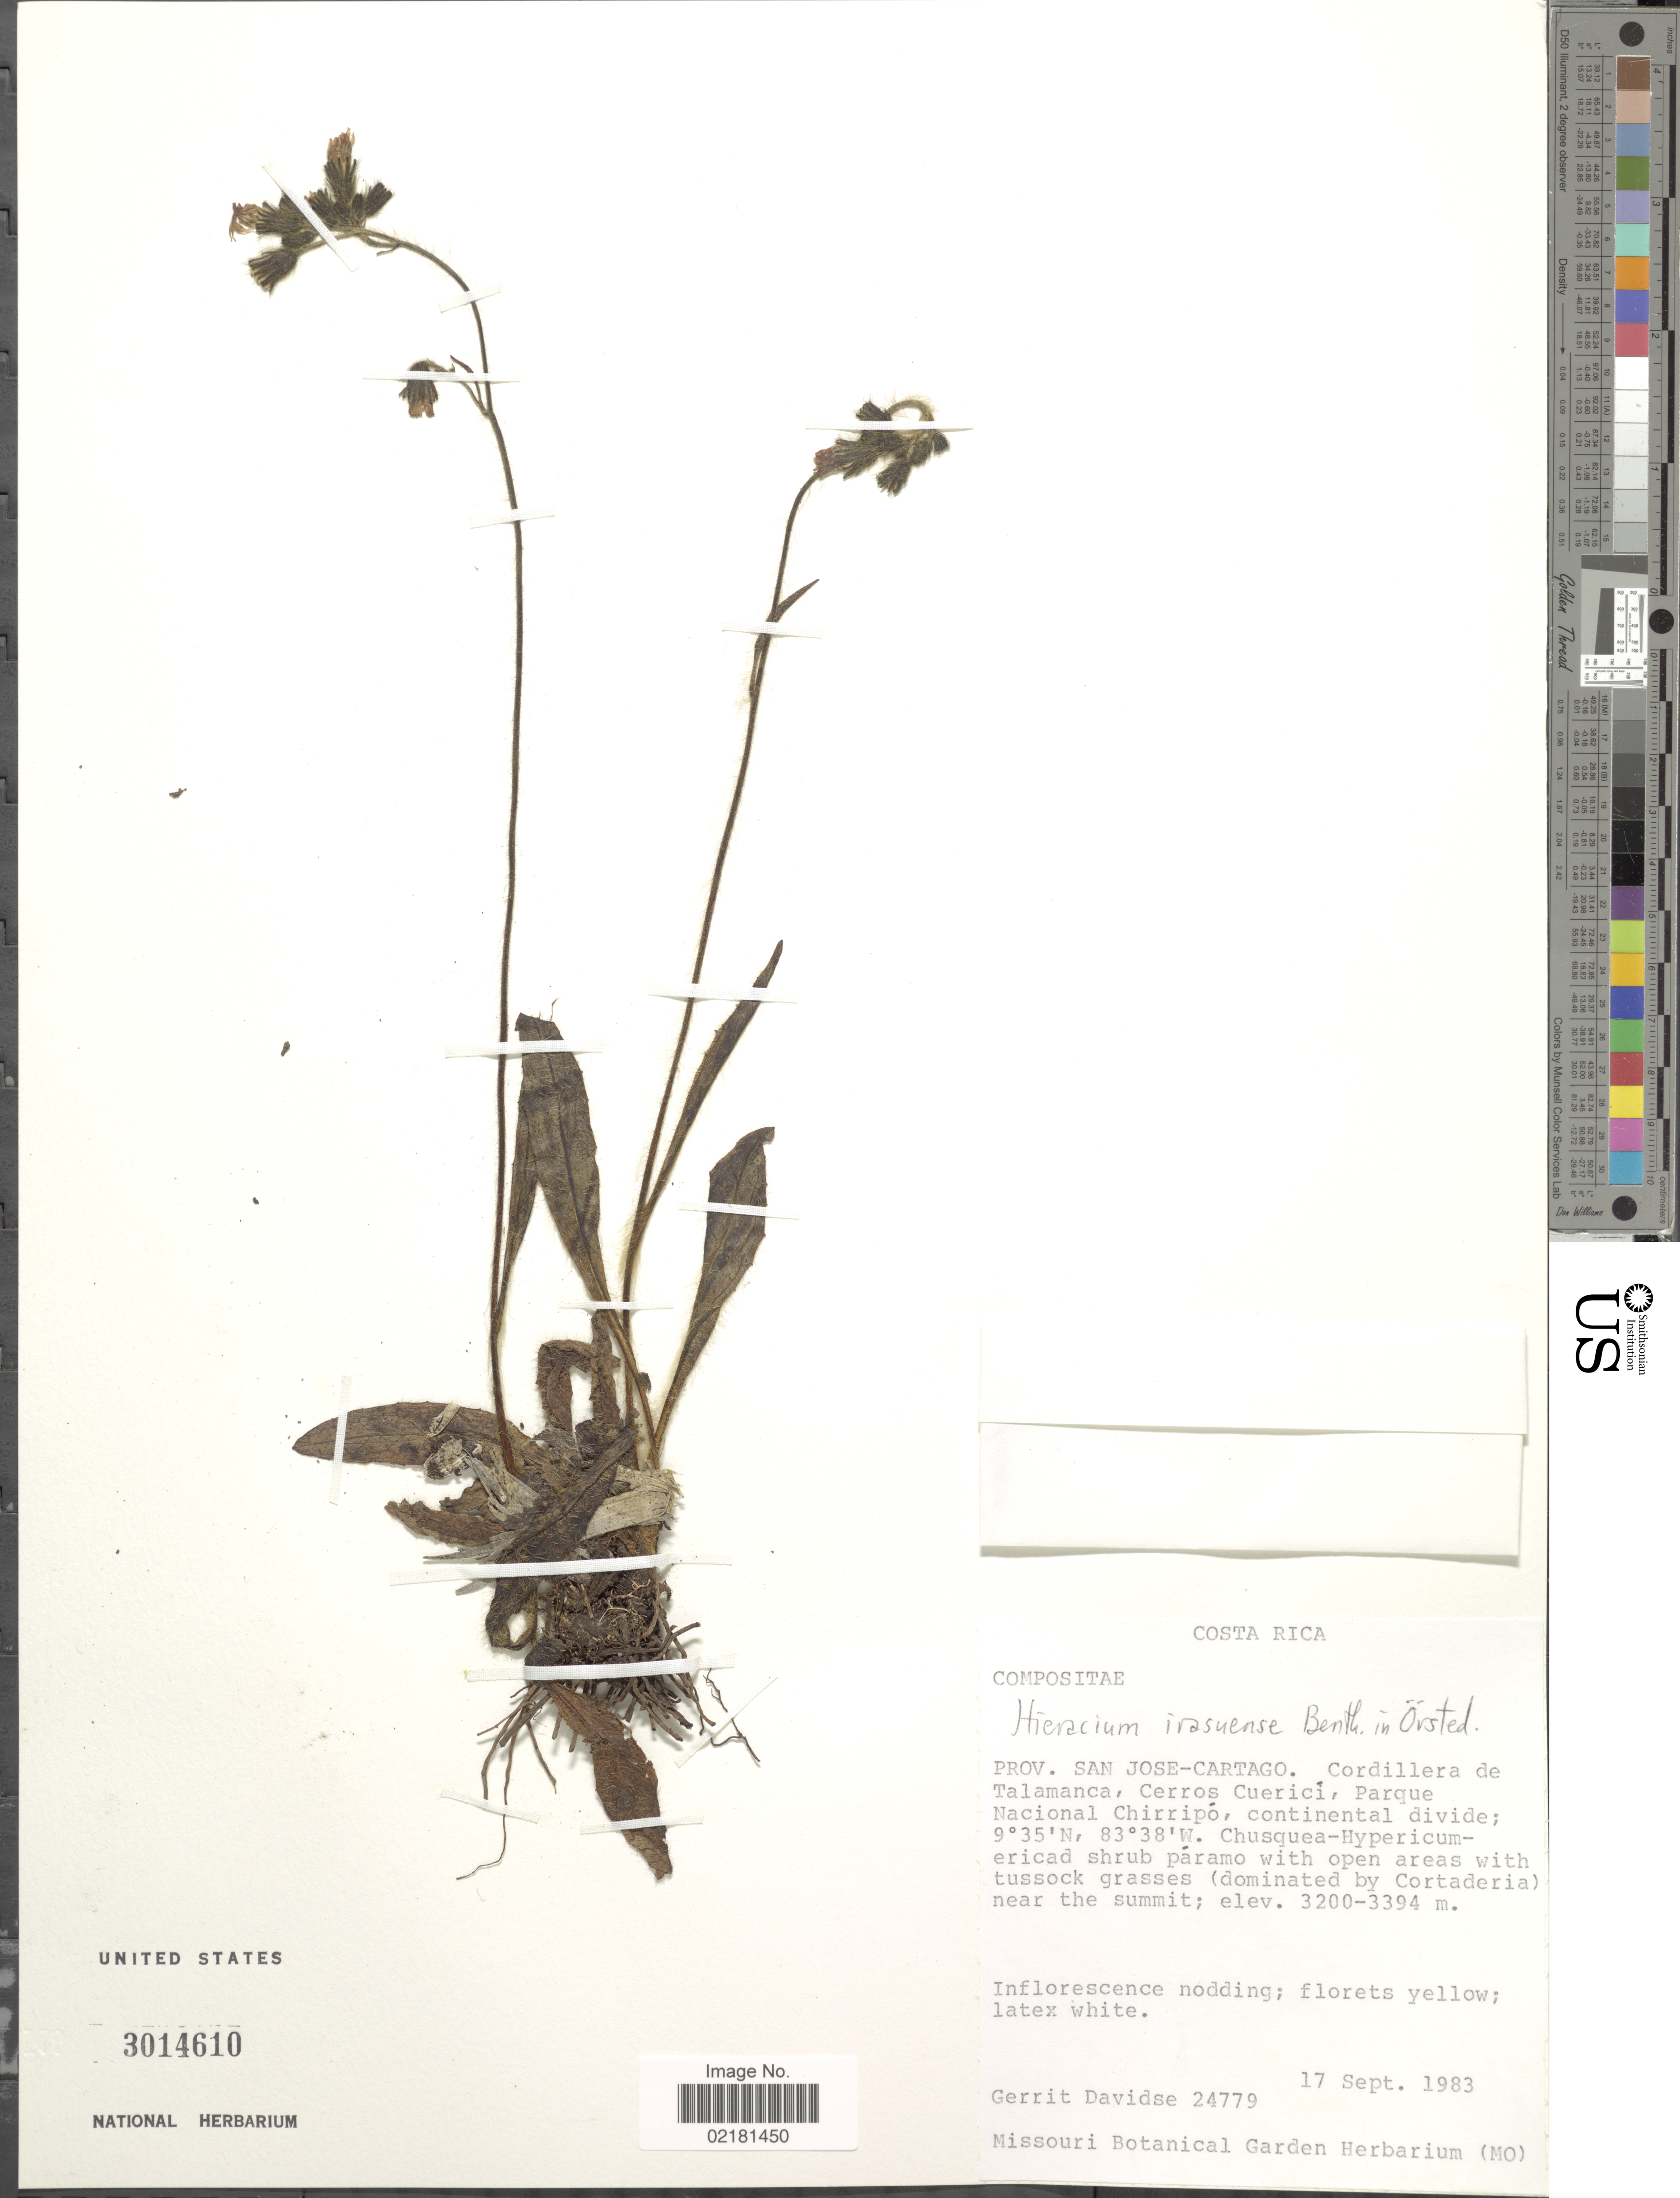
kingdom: Plantae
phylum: Tracheophyta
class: Magnoliopsida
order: Asterales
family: Asteraceae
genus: Hieracium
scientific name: Hieracium irasuense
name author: Benth.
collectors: G. Davidse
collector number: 24779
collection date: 1983-09-17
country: Costa Rica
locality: Prov. San Jose-Cartago, Cordillera de Talamanca, Cerros Cuerici, Parque Nacional Chirripo, continental divide.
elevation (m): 3200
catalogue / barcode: US 3014610